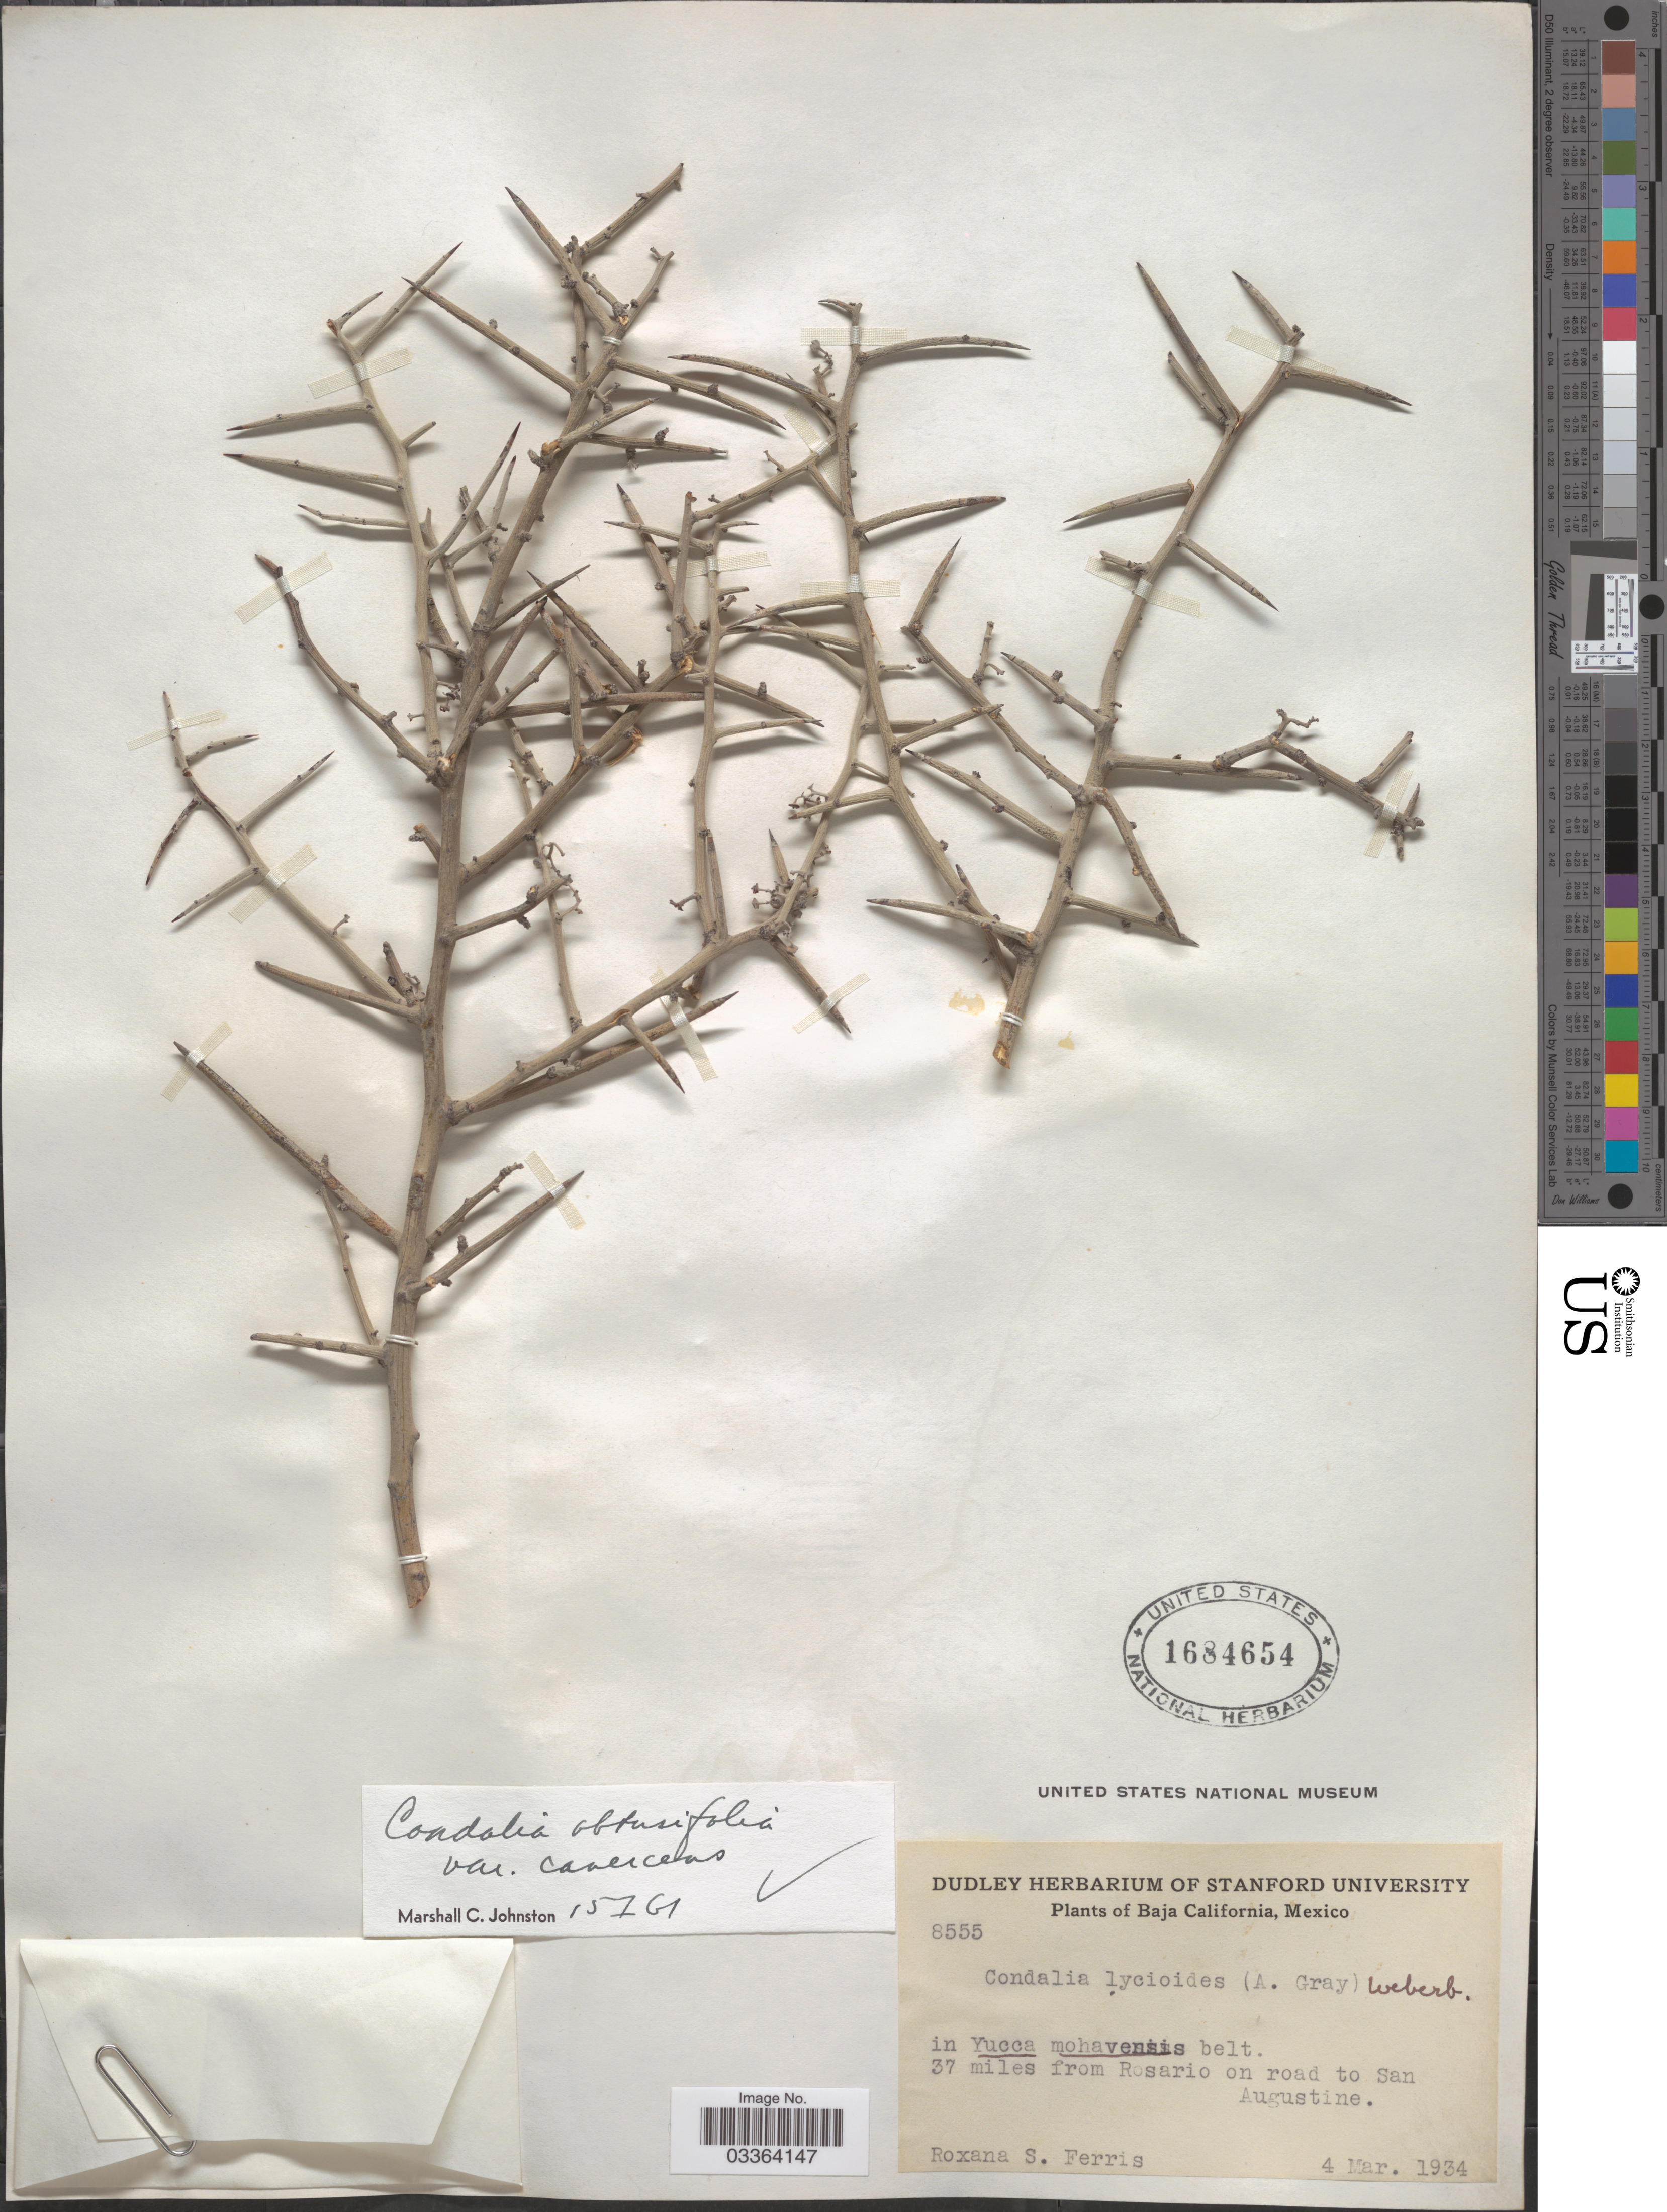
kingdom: Plantae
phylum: Tracheophyta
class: Magnoliopsida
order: Rosales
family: Rhamnaceae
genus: Sarcomphalus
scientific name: Sarcomphalus obtusifolius var. canescens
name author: (A. Gray) Hauenschild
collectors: R. S. Ferris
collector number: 8555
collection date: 1934-03-04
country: Mexico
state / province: Baja California Norte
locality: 37 miles from Rosario on road to San Augustine.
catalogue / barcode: US 1684654